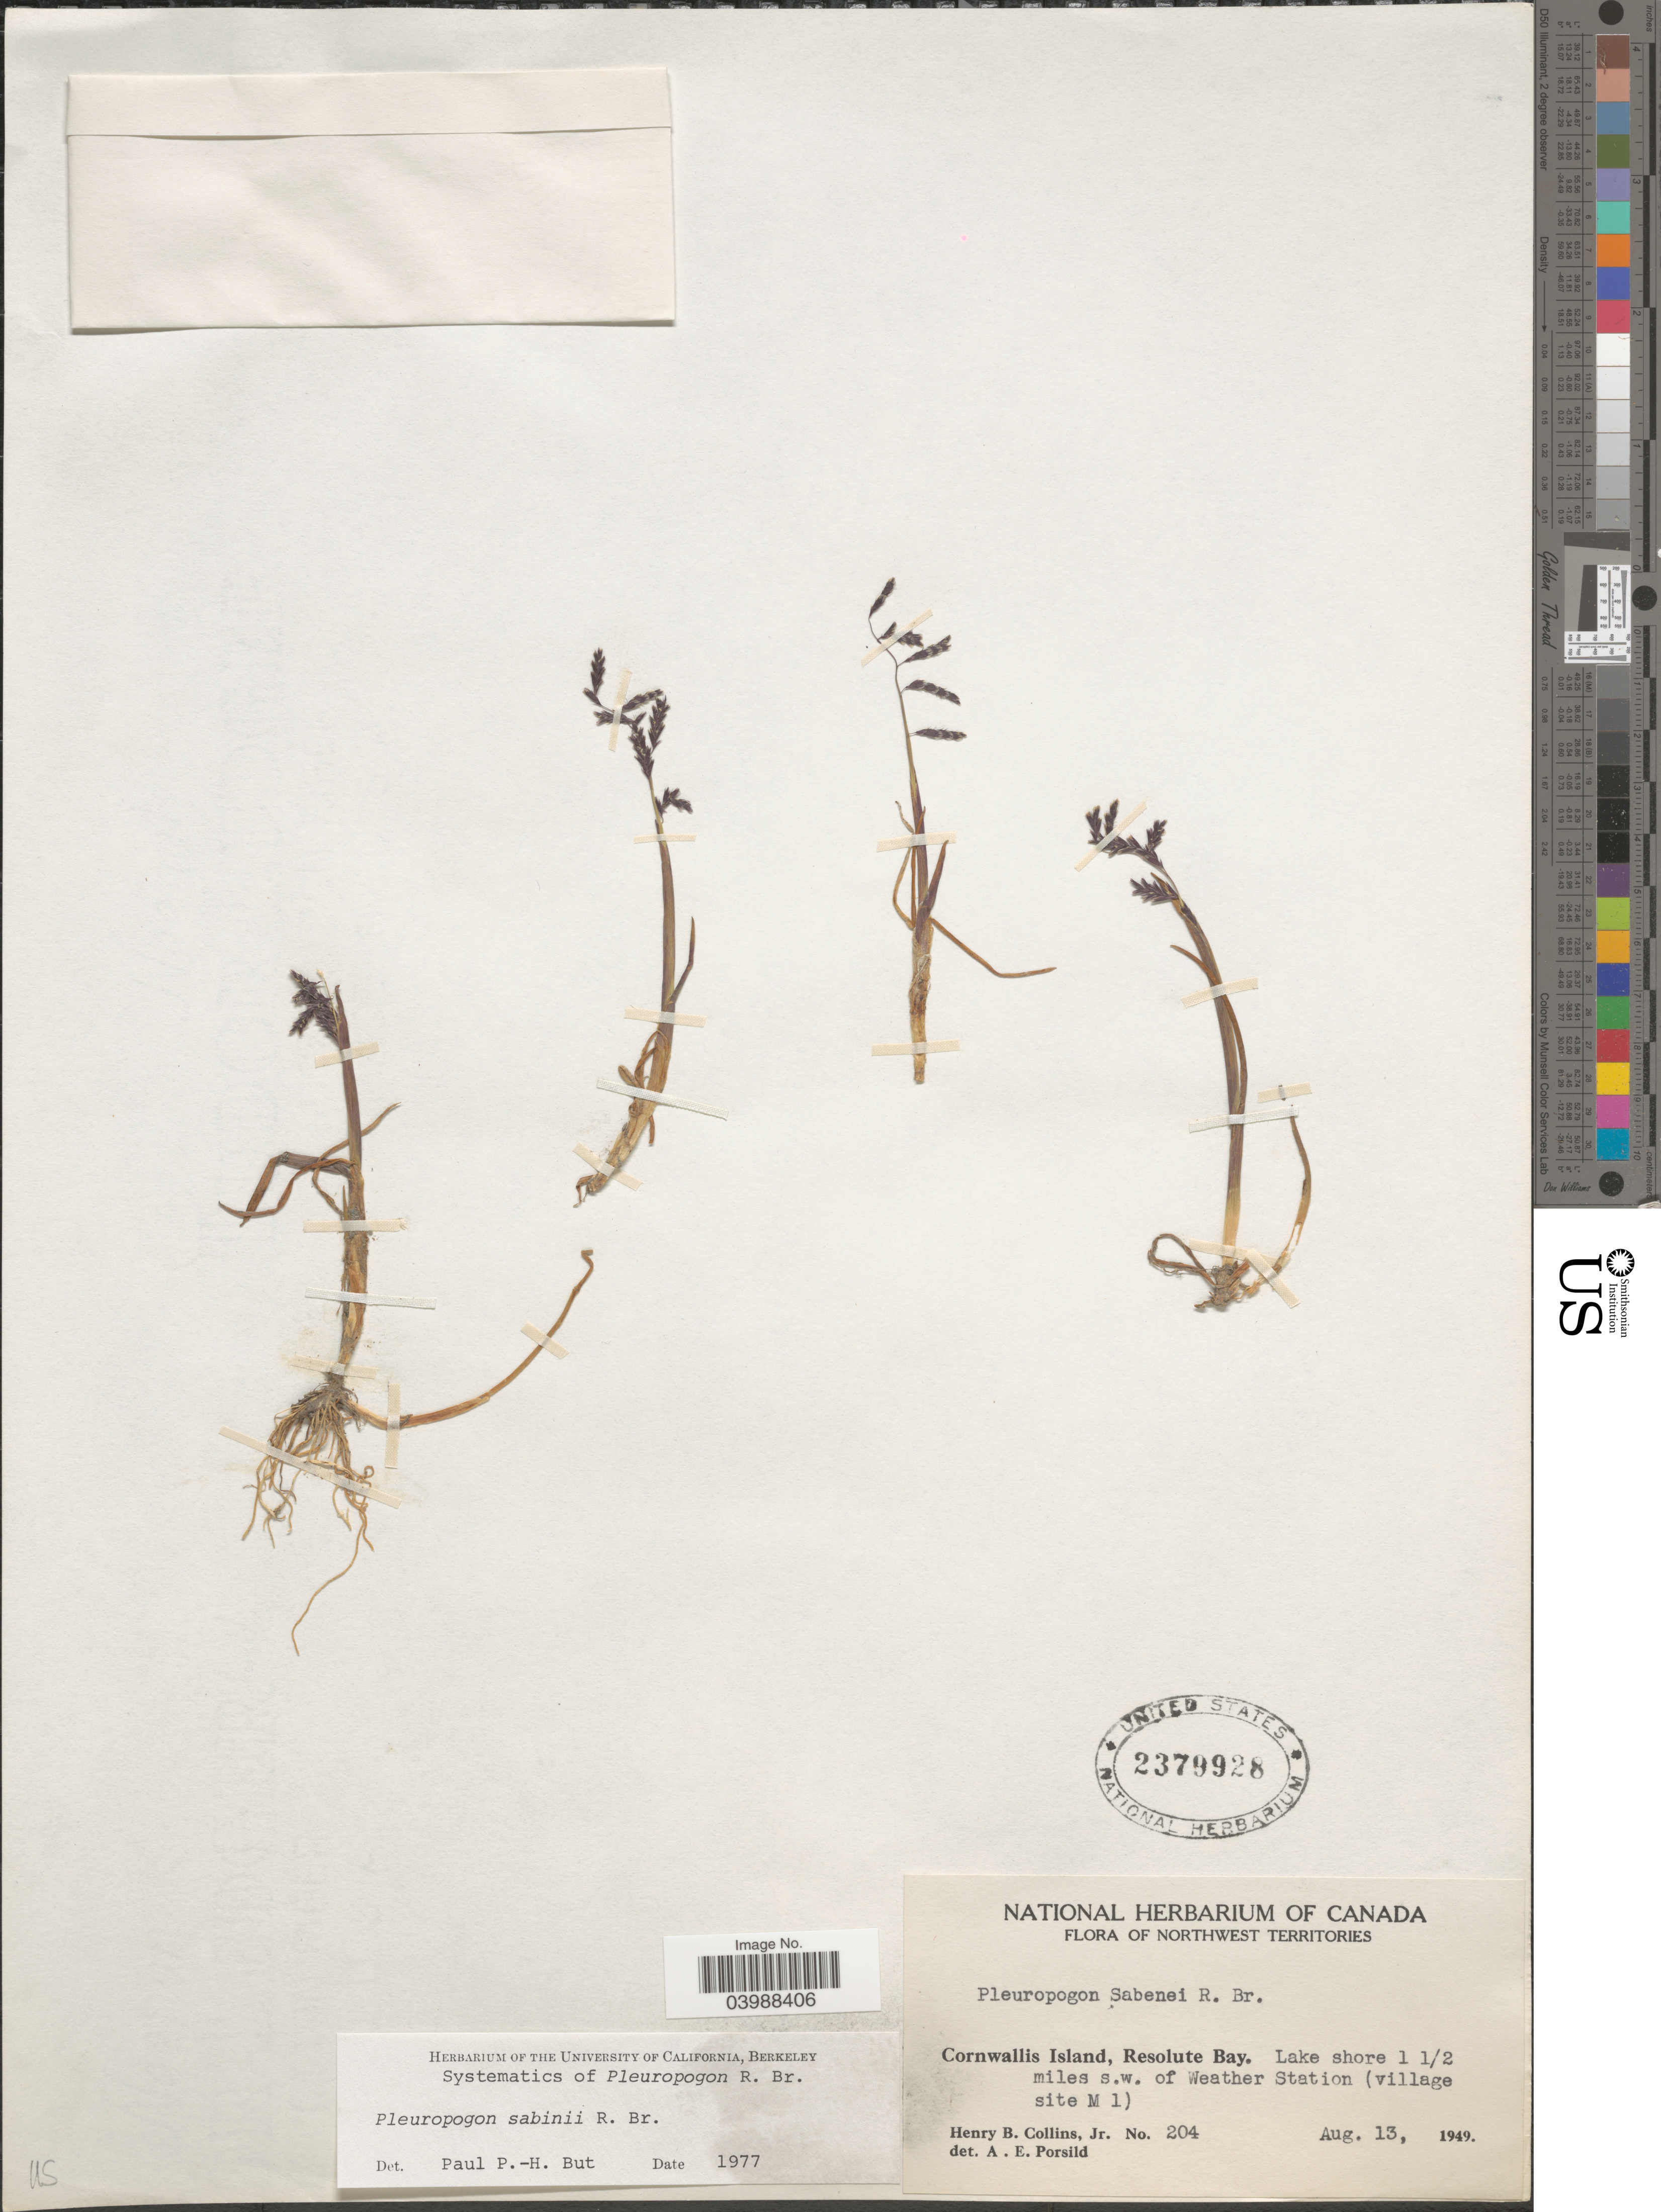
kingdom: Plantae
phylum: Tracheophyta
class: Liliopsida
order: Poales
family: Poaceae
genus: Pleuropogon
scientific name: Pleuropogon sabinei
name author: R. Br.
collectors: H. Collins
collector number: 204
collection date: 1949-08-13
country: Canada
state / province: Northwest Territories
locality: Cornwallis Island, Resolute Bay. Lake shore 1½ miles s.w. of Weather Station (village M1).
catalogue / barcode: US 2379928